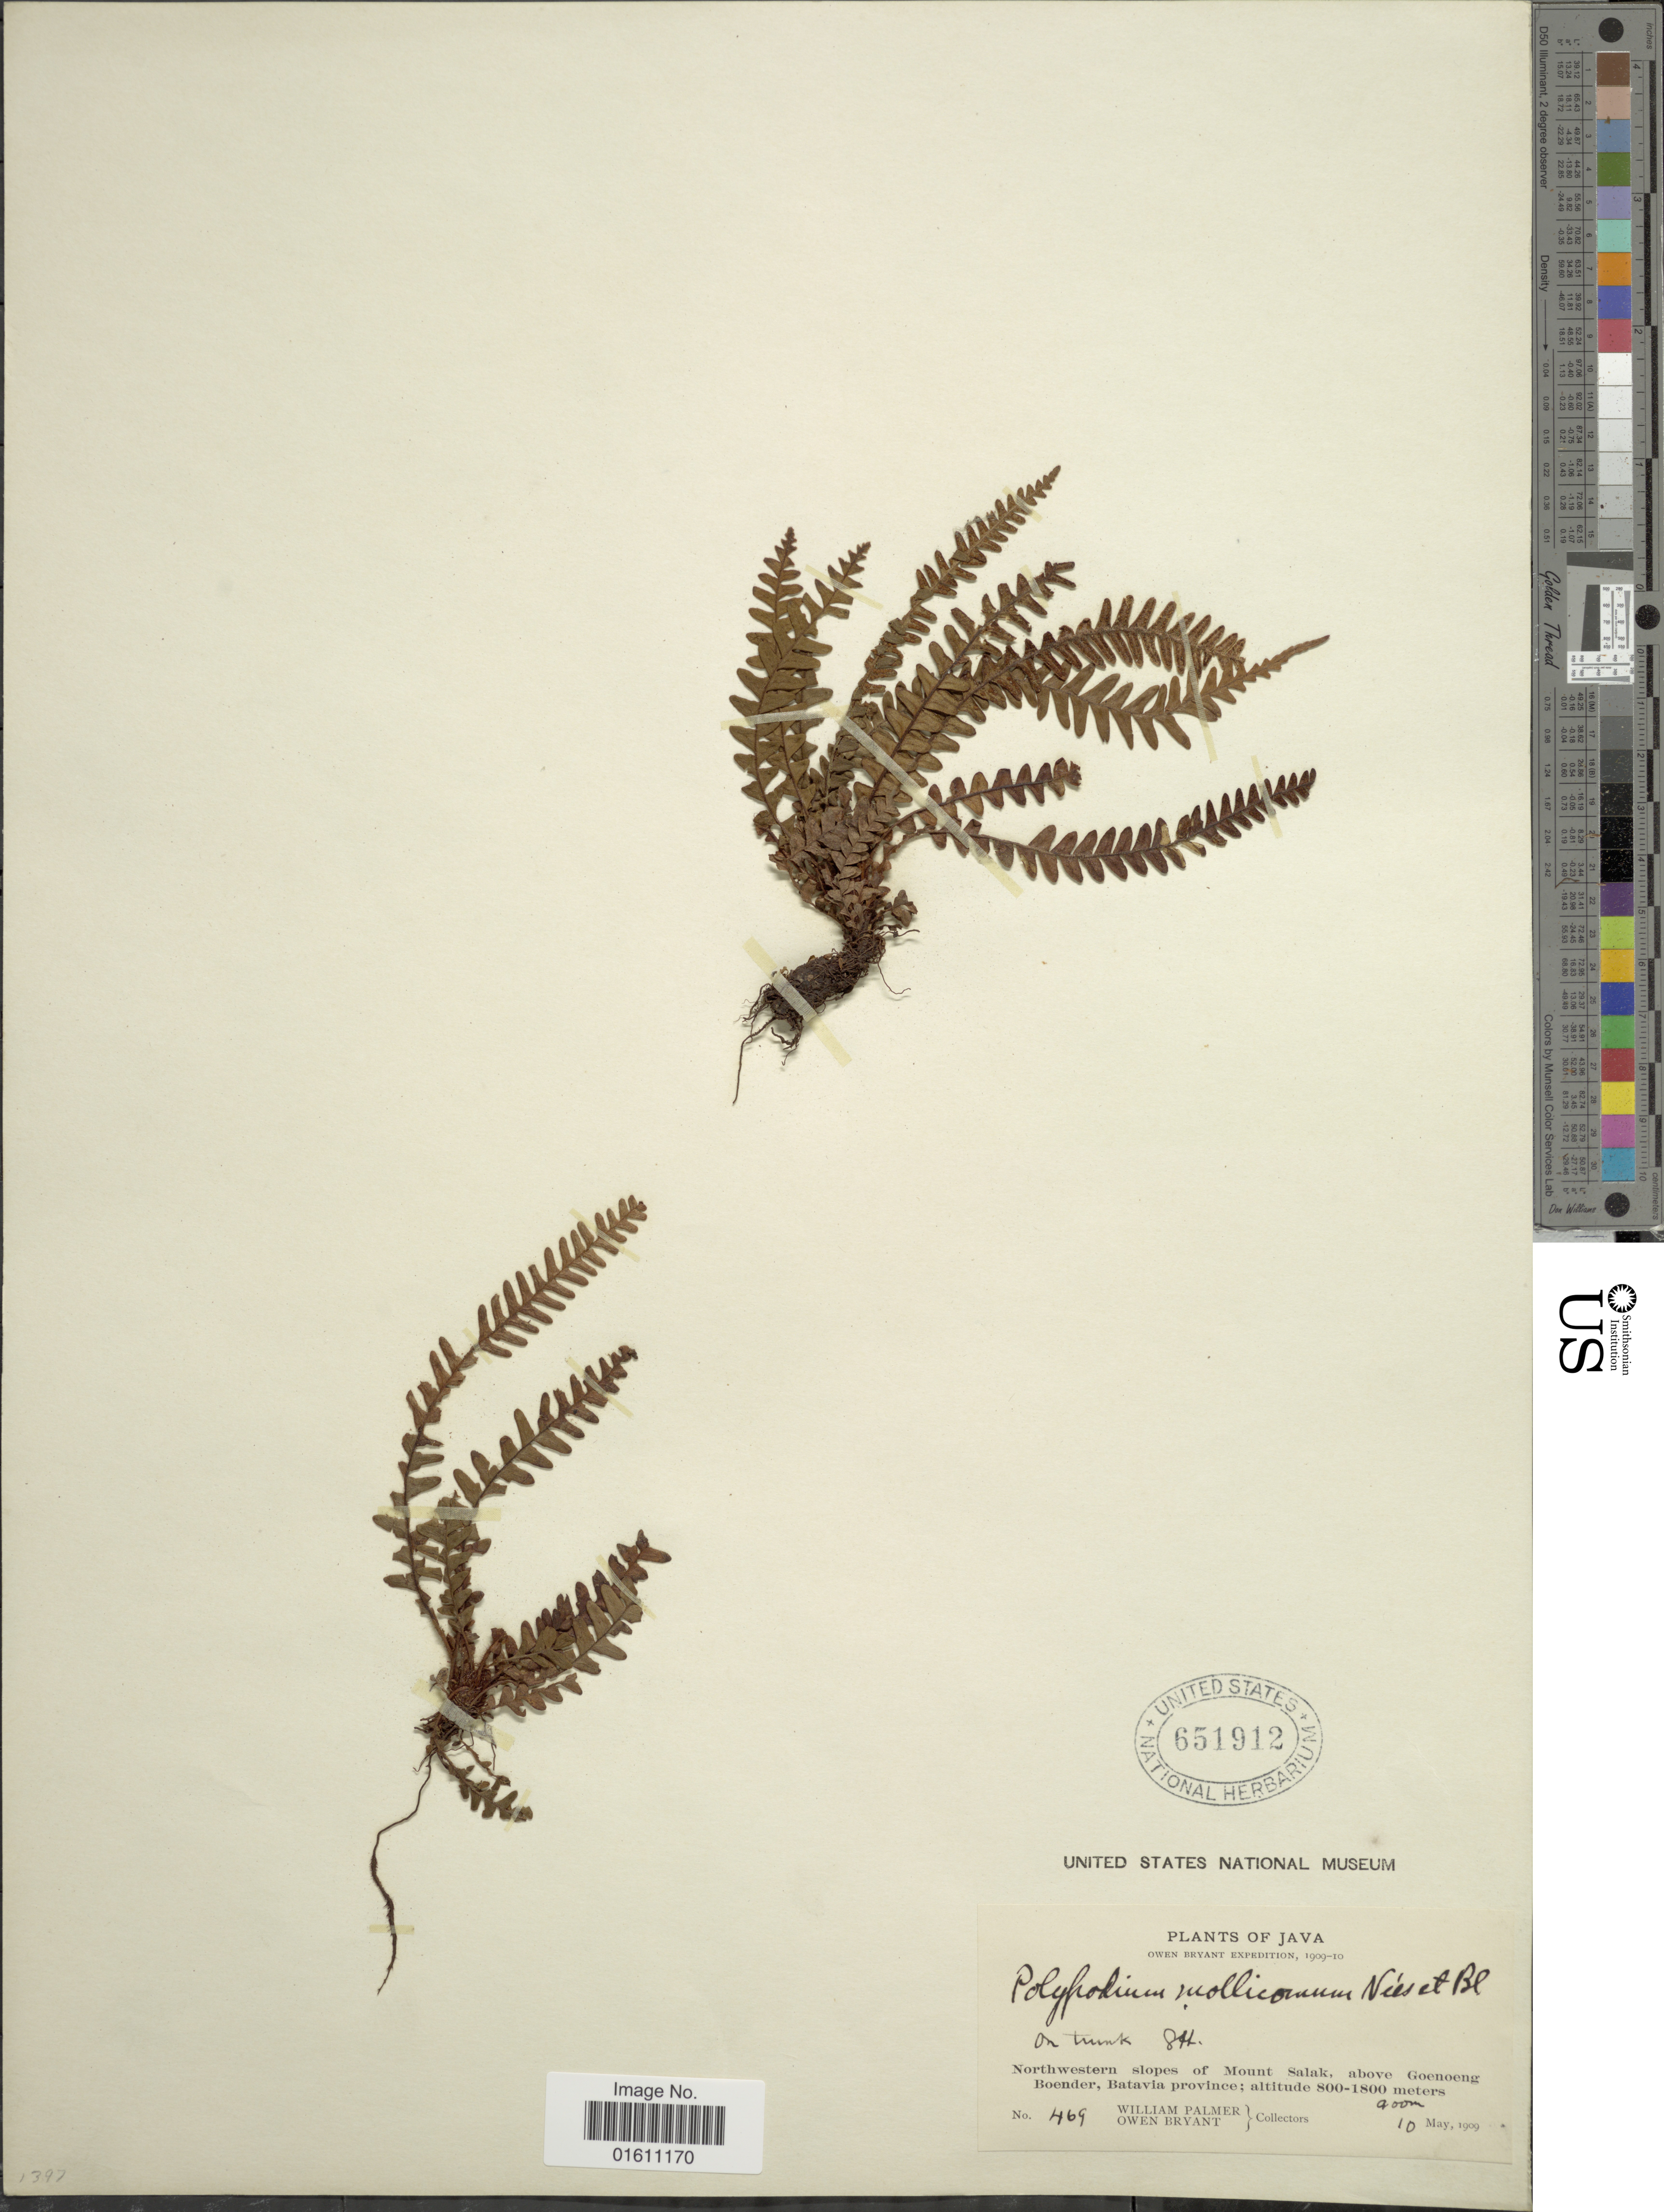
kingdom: Plantae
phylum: Tracheophyta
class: Polypodiopsida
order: Polypodiales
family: Polypodiaceae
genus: Dasygrammitis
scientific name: Dasygrammitis mollicoma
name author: (Nees & Blume) Parris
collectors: W. Palmer & O. Bryant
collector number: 469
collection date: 1909-05-10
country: Indonesia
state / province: Java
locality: Java, Northwestern slopes of Mount Salak, above Goenoeng Boender, Batavia province.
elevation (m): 800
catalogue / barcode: US 651912